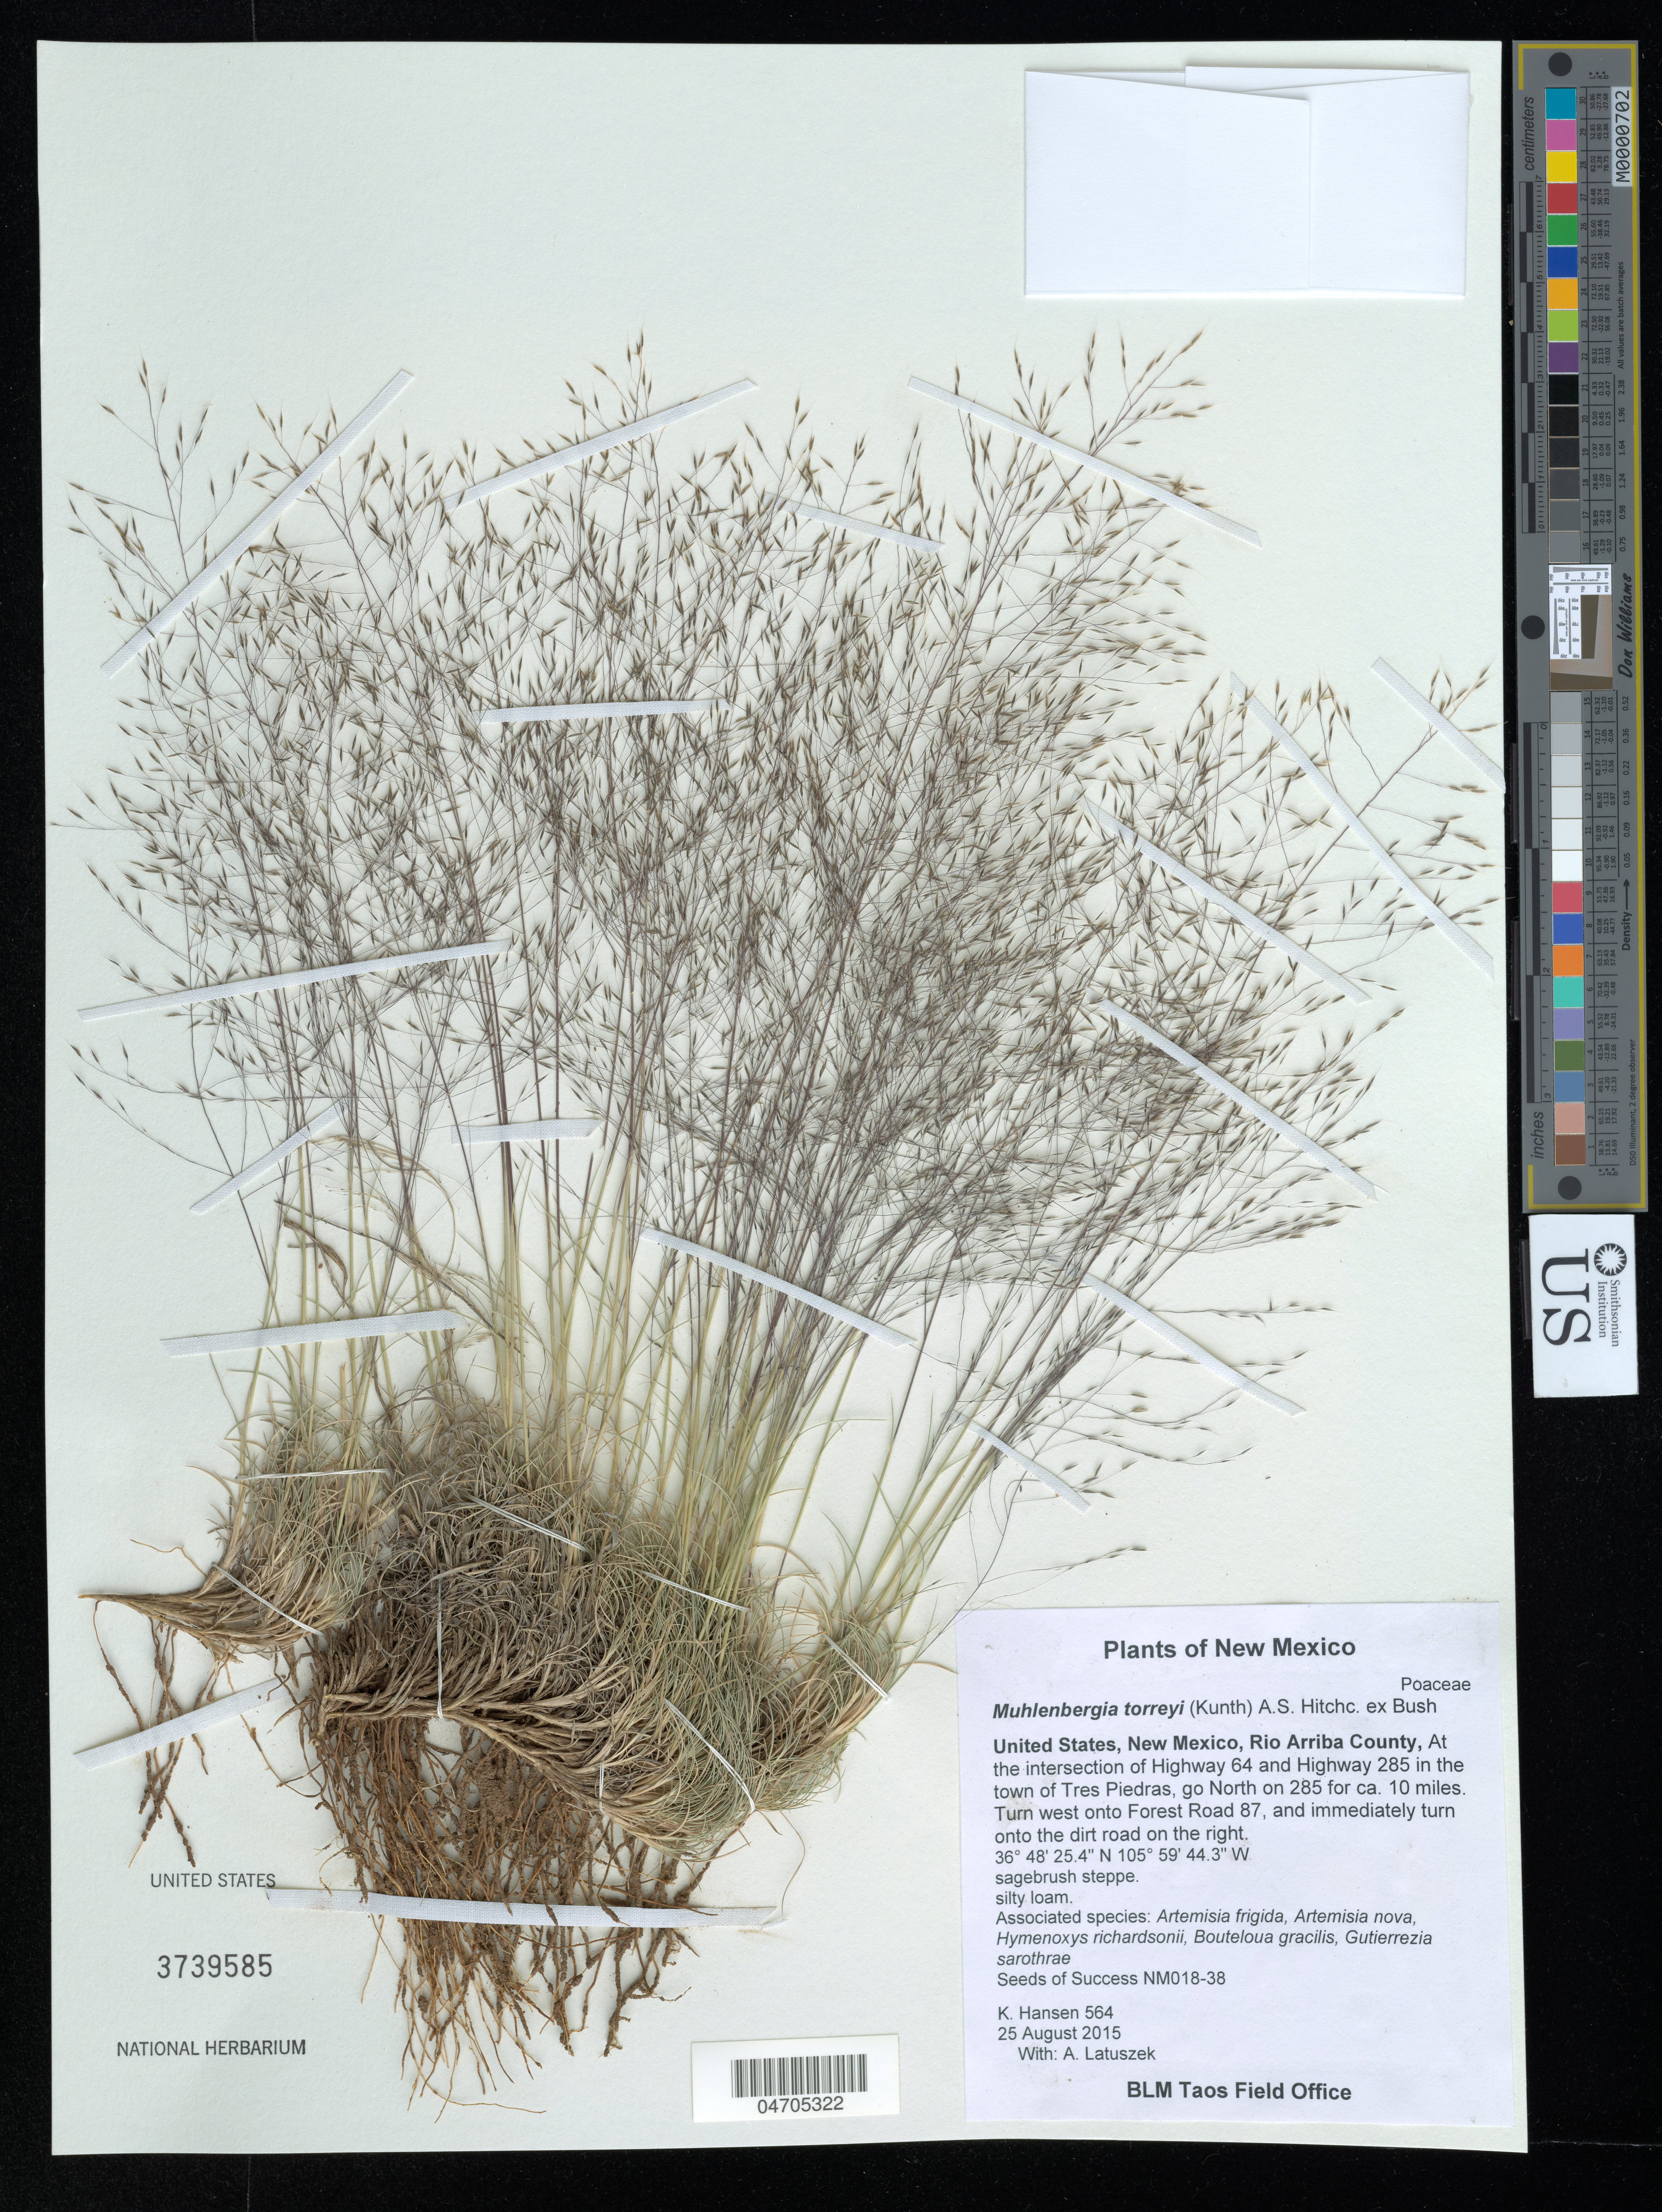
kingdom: Plantae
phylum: Tracheophyta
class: Liliopsida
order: Poales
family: Poaceae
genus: Muhlenbergia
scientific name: Muhlenbergia torreyi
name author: (Kunth) Hitchc. ex Bush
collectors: K. Hansen & A. Latuszek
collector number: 564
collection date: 2015-08-25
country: United States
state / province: New Mexico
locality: Rio Arriba County, At the intersection of Highway 64 and Highway 285 in the town of Tres Piedras, go North on 285 for ca. 10 miles. Turn west onto Forest Road 87, and immediately turn onto the dirt road on the right.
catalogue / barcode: US 3739585